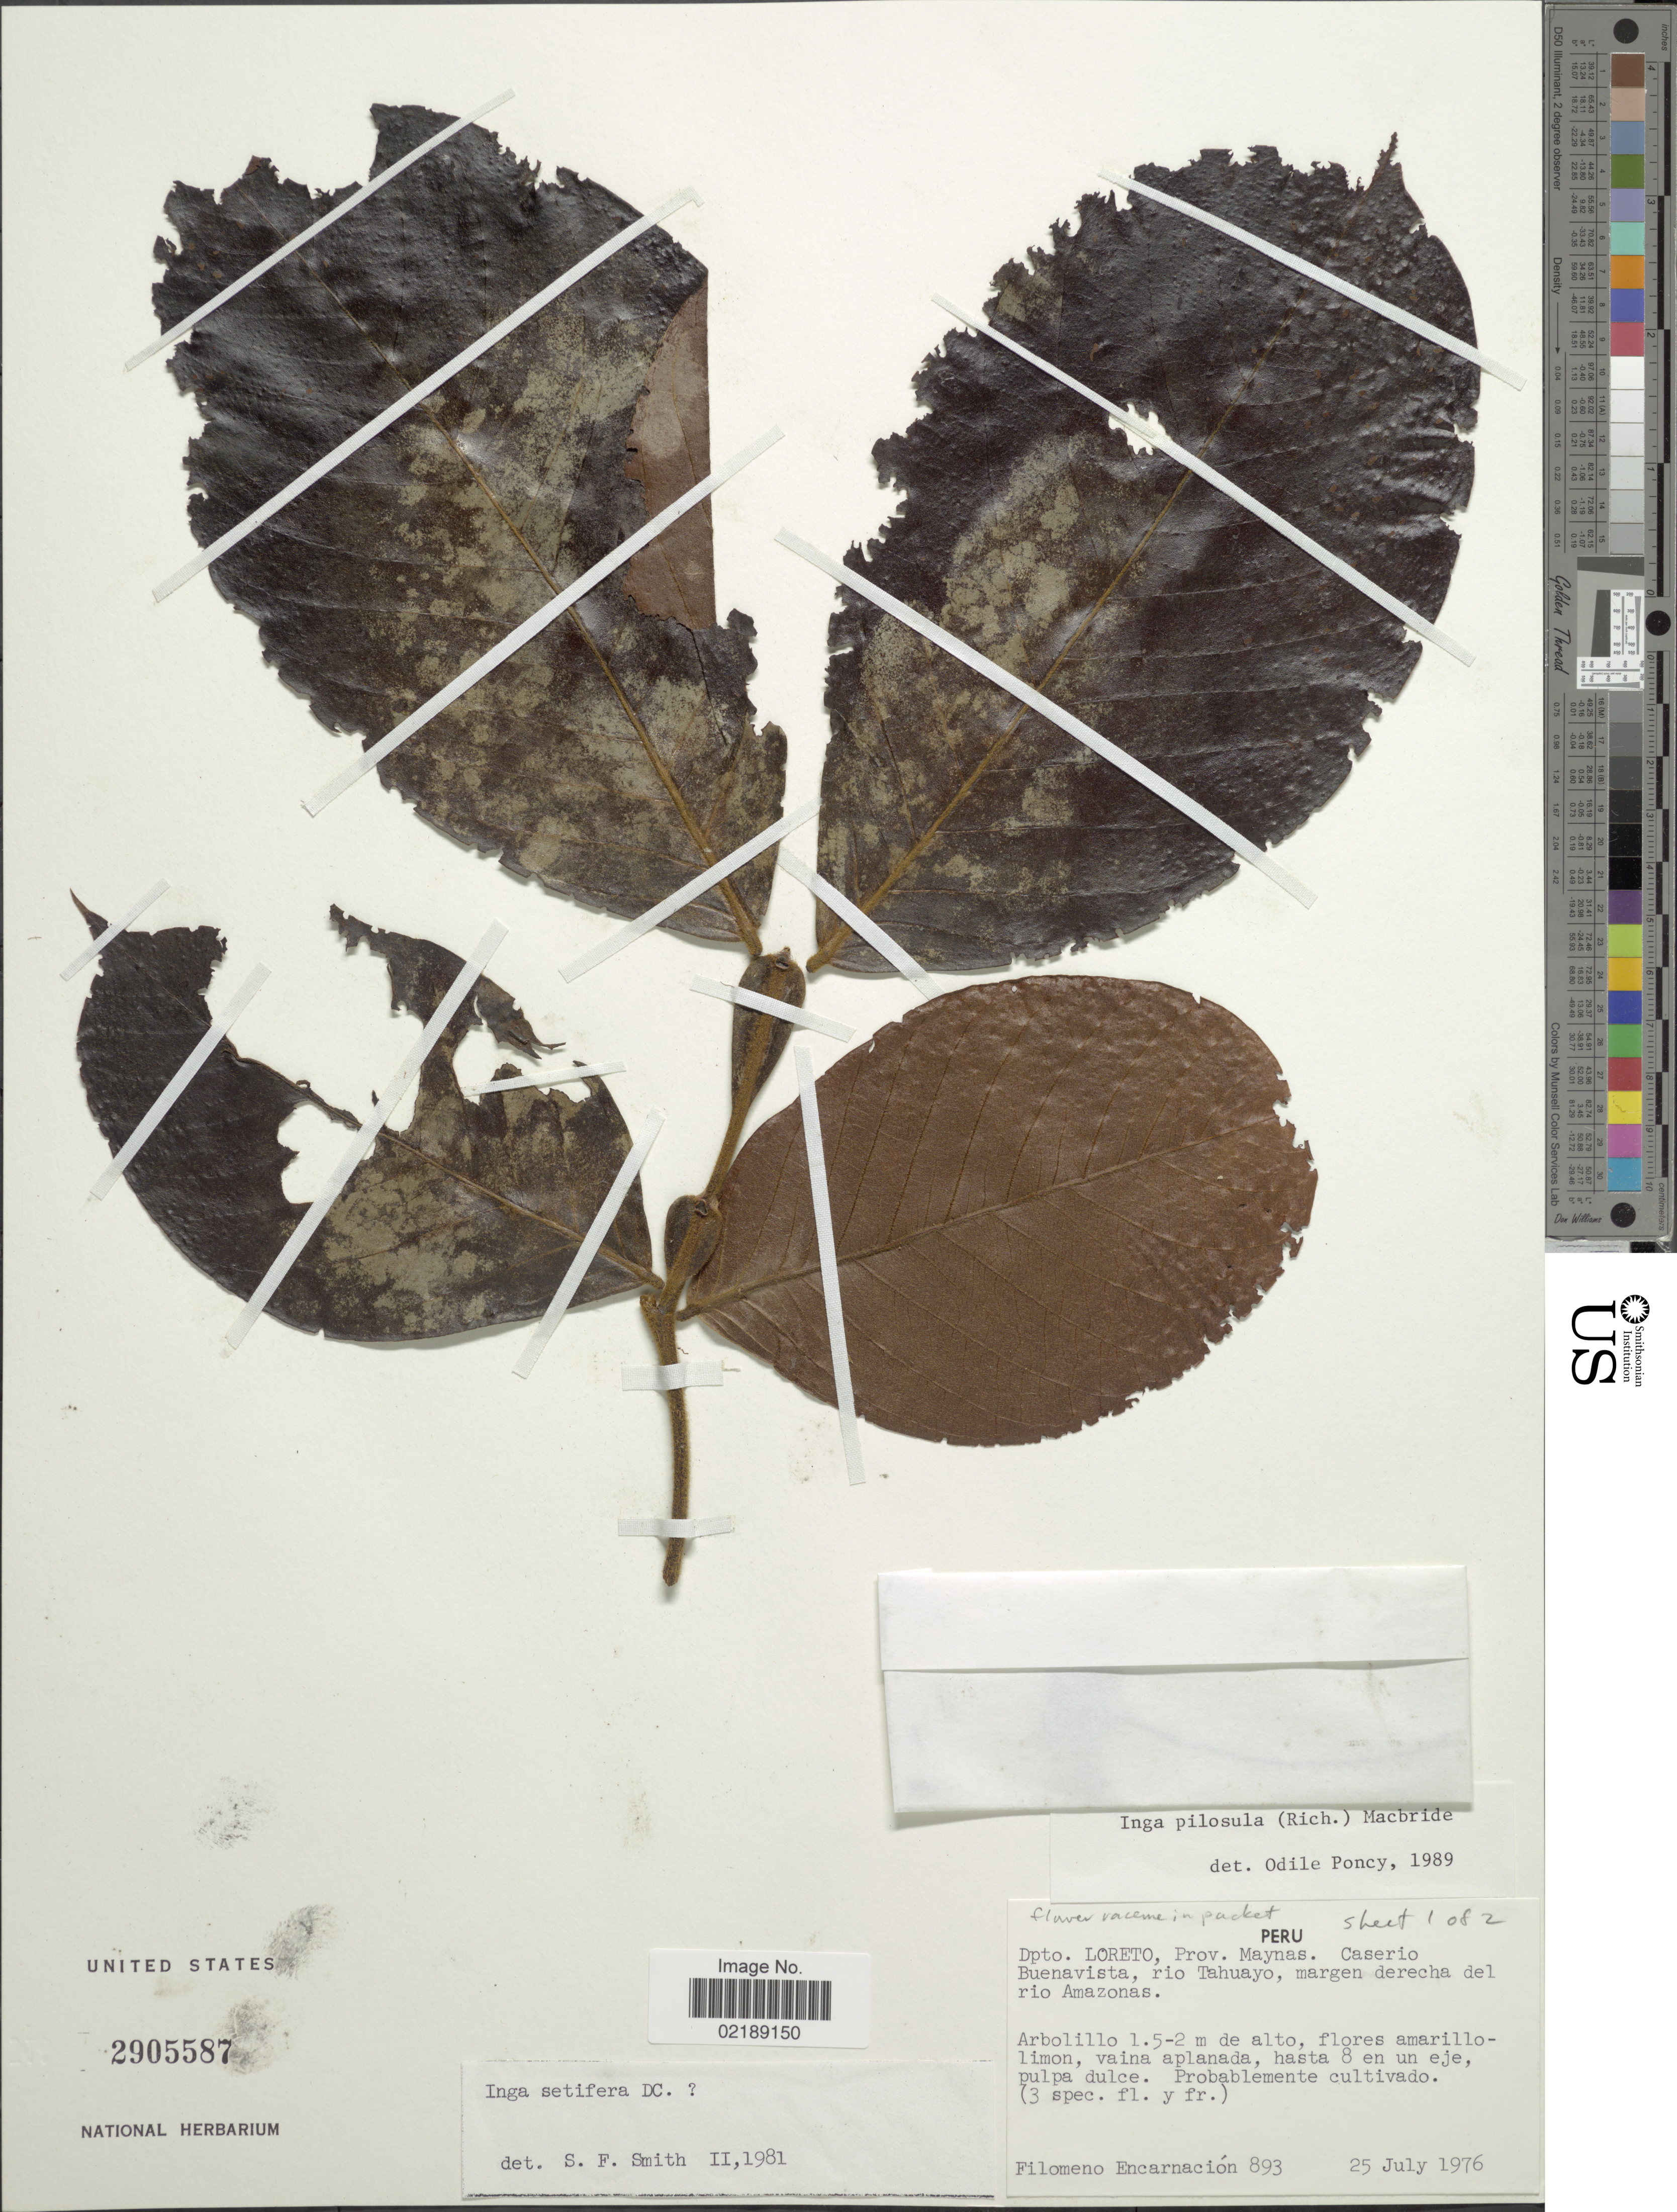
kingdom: Plantae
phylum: Tracheophyta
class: Magnoliopsida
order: Fabales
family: Fabaceae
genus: Inga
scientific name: Inga pilosula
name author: (Rich.) J.F. Macbr.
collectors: F. Encarnación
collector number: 893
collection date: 1976-07-25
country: Peru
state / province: Loreto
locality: Prov. Maynas, Caserio Buenavista, Rio Tahuayo, margem derecha del Rio Amazonas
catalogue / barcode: US 2905587